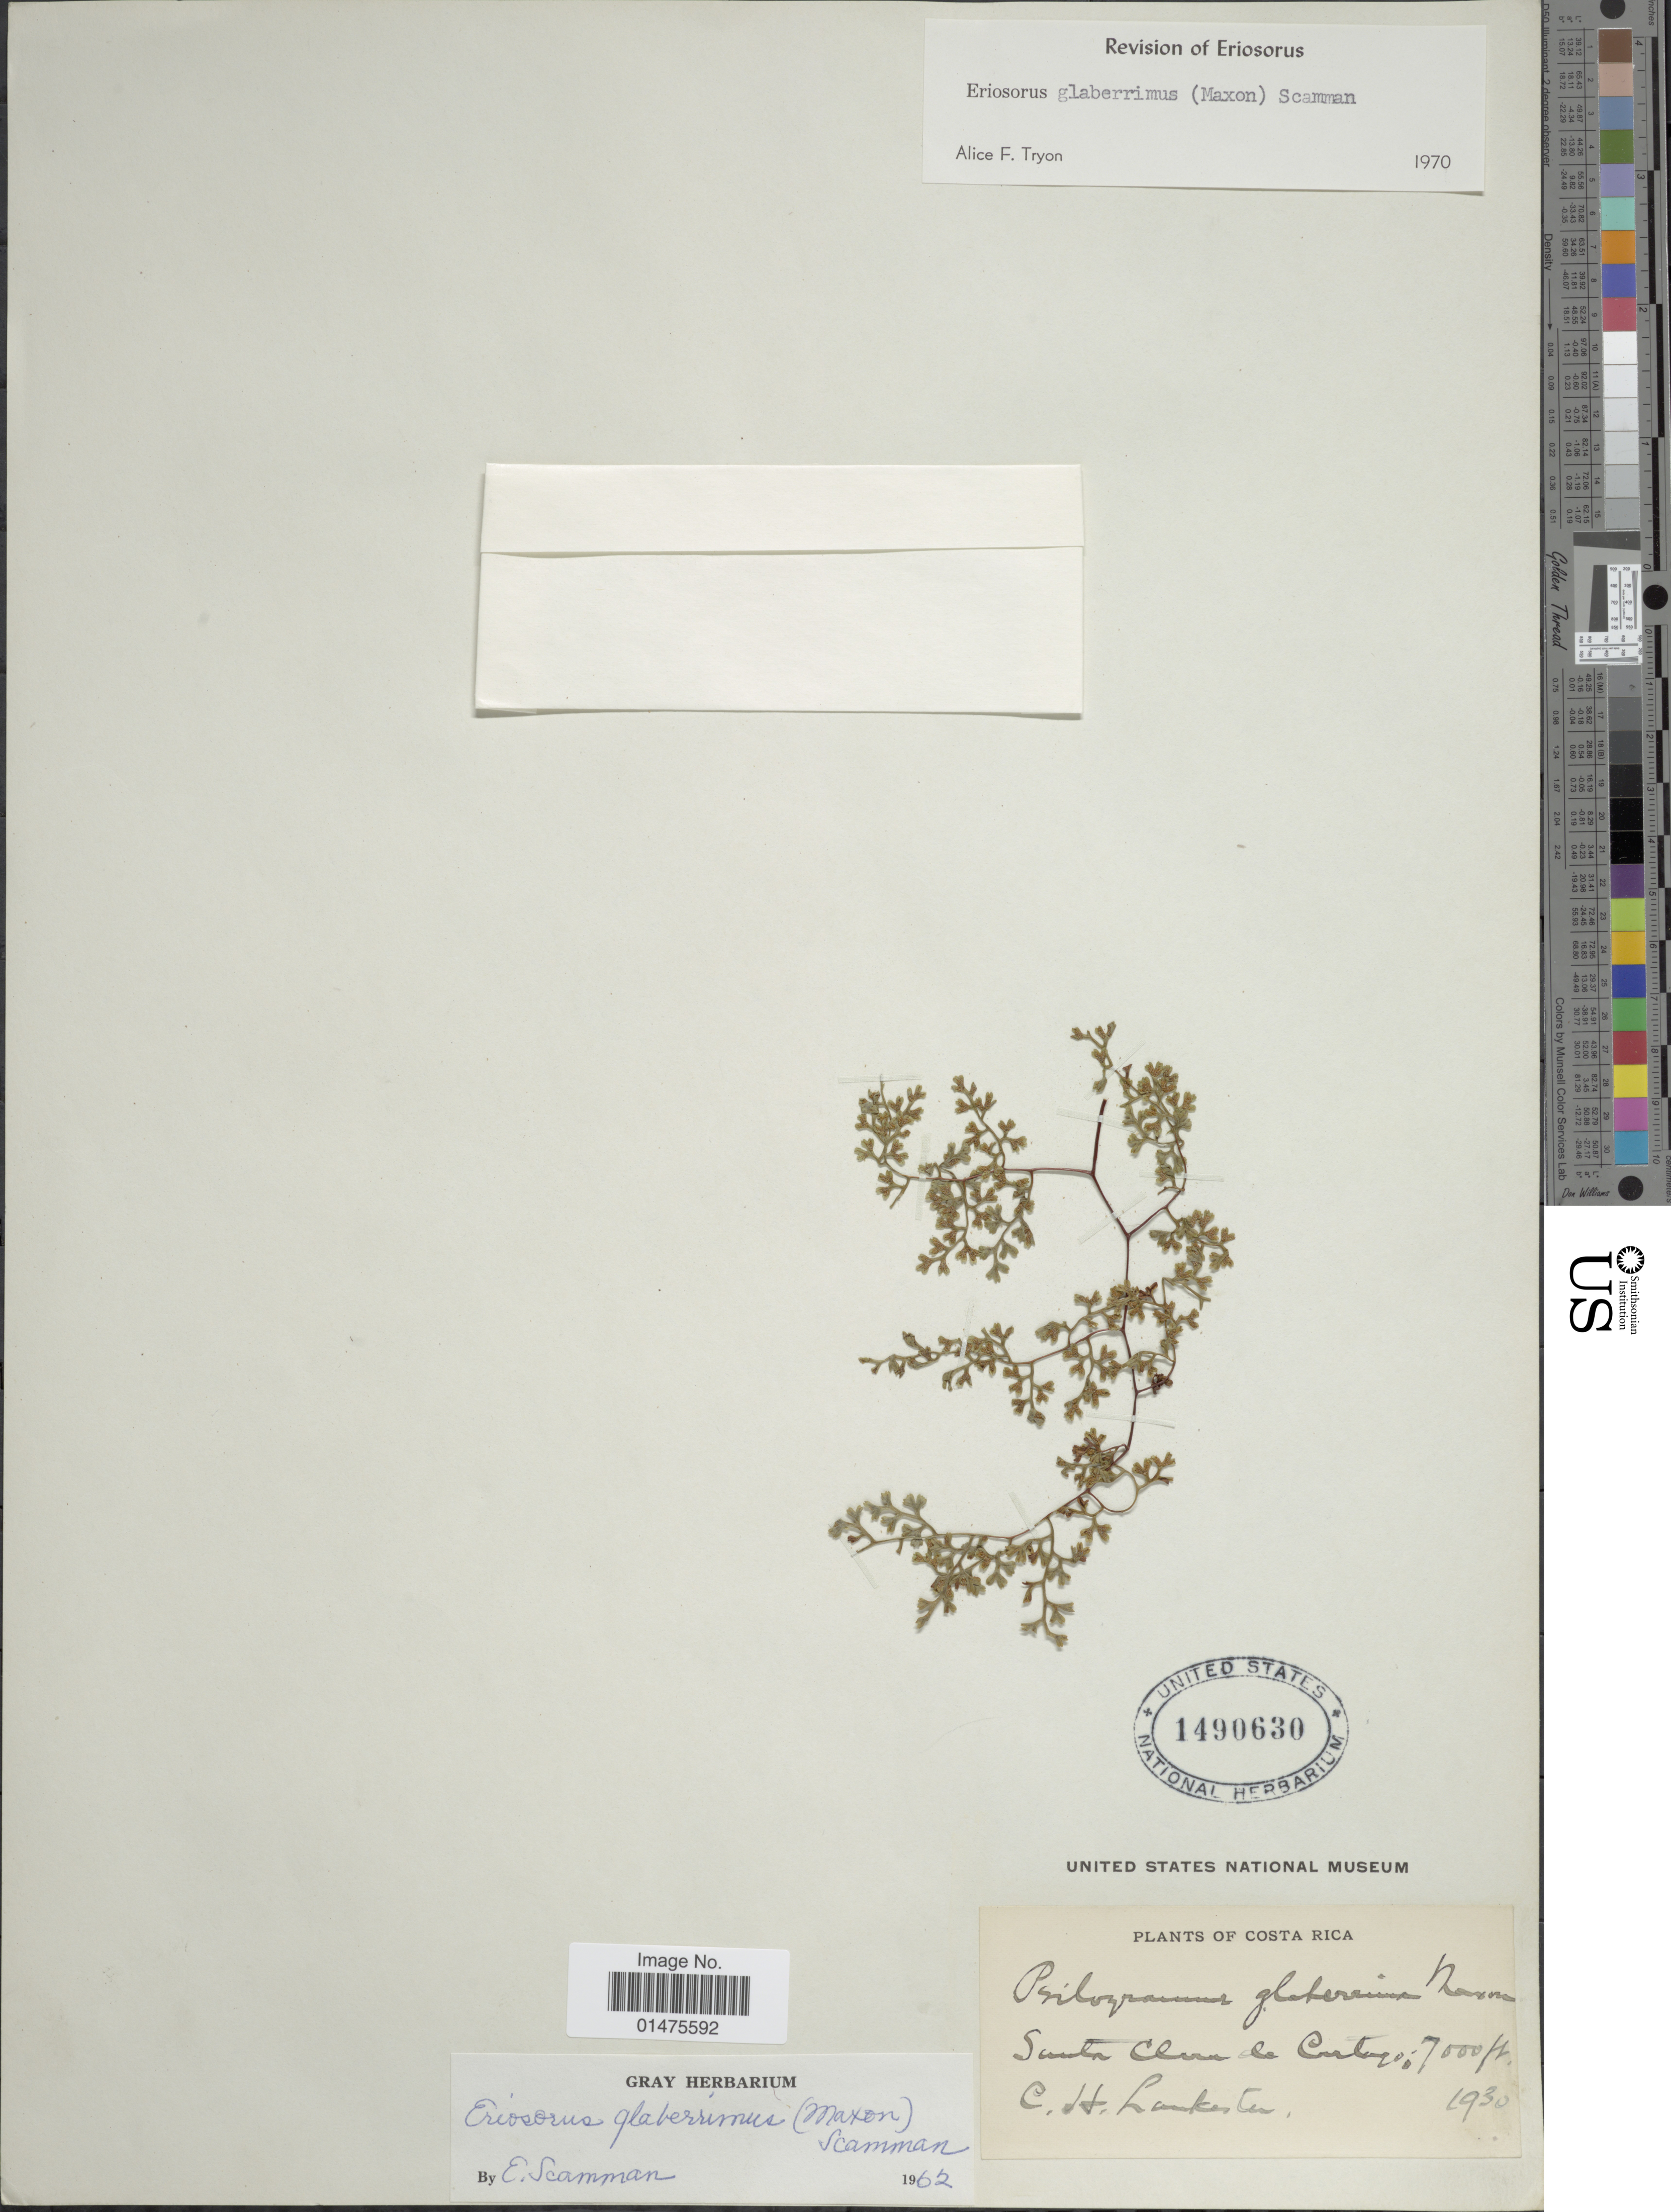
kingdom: Plantae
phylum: Tracheophyta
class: Polypodiopsida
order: Polypodiales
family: Pteridaceae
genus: Jamesonia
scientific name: Jamesonia glaberrima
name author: (Maxon) Christenh.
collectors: C. H. Lankester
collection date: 1930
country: Costa Rica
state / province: Cartago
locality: Santa Clara de Cartago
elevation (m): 2134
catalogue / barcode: US 1490630